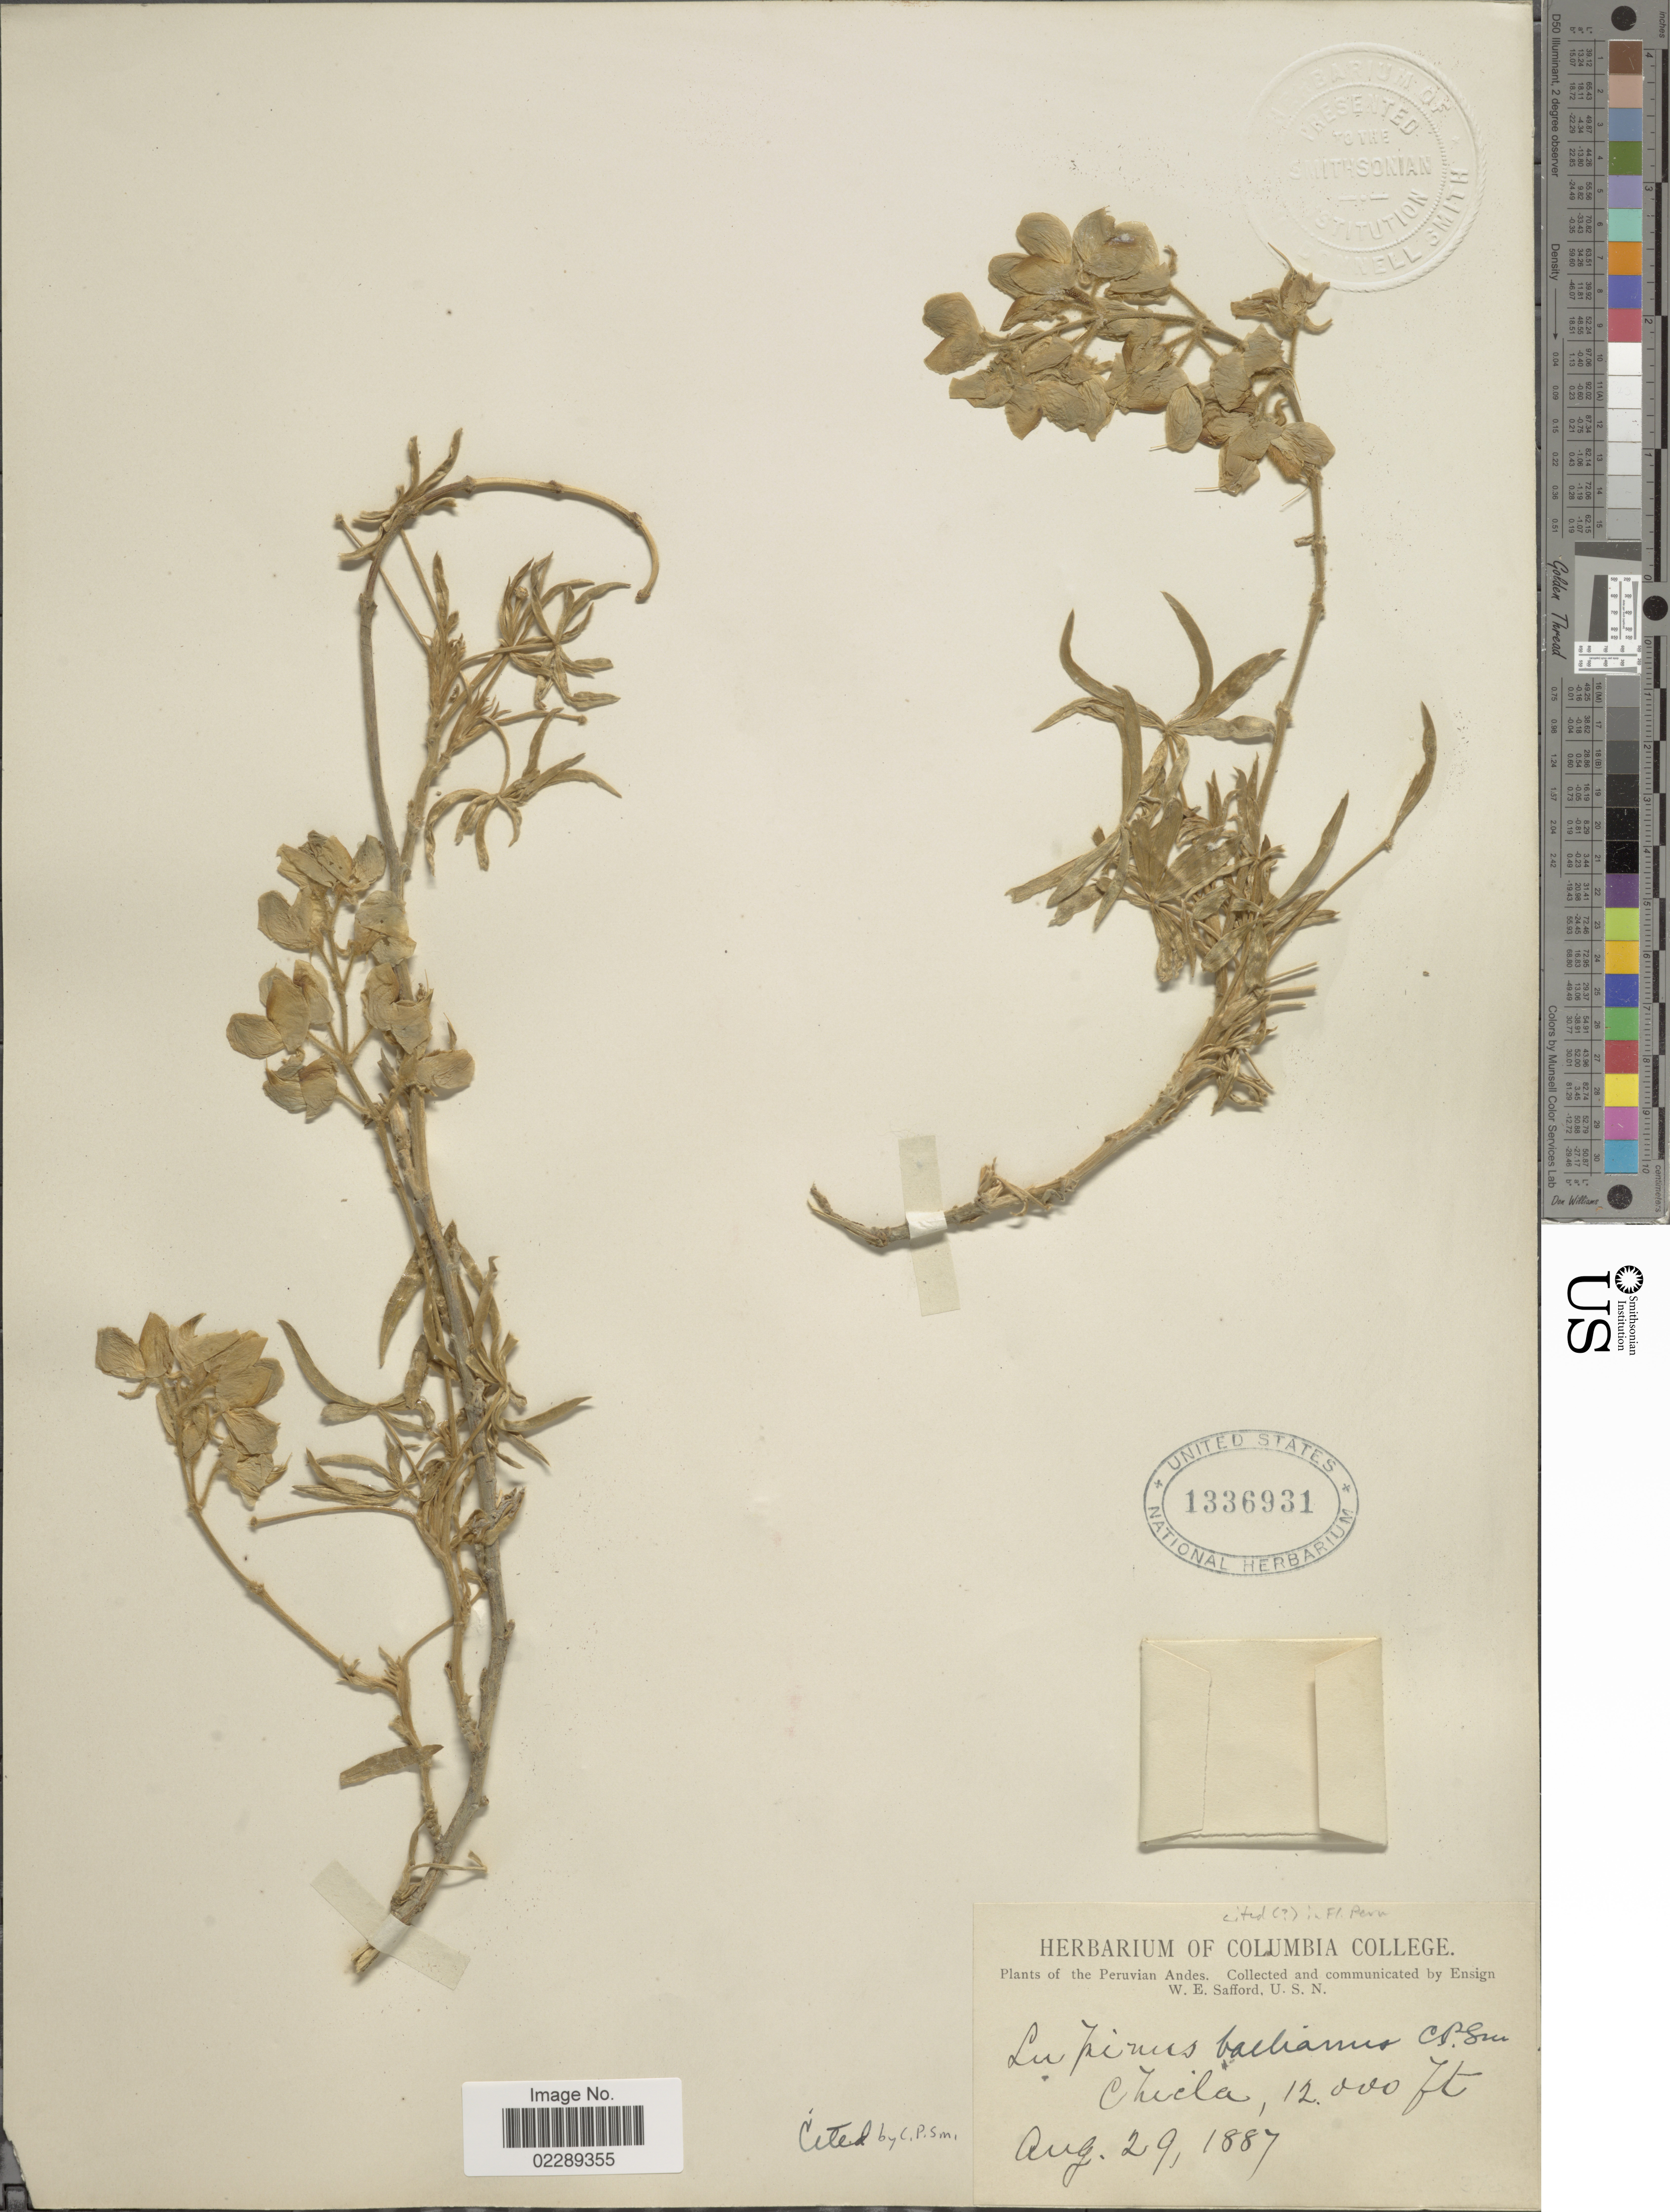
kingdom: Plantae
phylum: Tracheophyta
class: Magnoliopsida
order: Fabales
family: Fabaceae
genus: Lupinus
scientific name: Lupinus ballianus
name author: C.P. Sm.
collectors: W. E. Safford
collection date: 1887-08-29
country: Peru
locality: Peruvian Andes. Chicla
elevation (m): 3658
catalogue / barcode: US 1336931